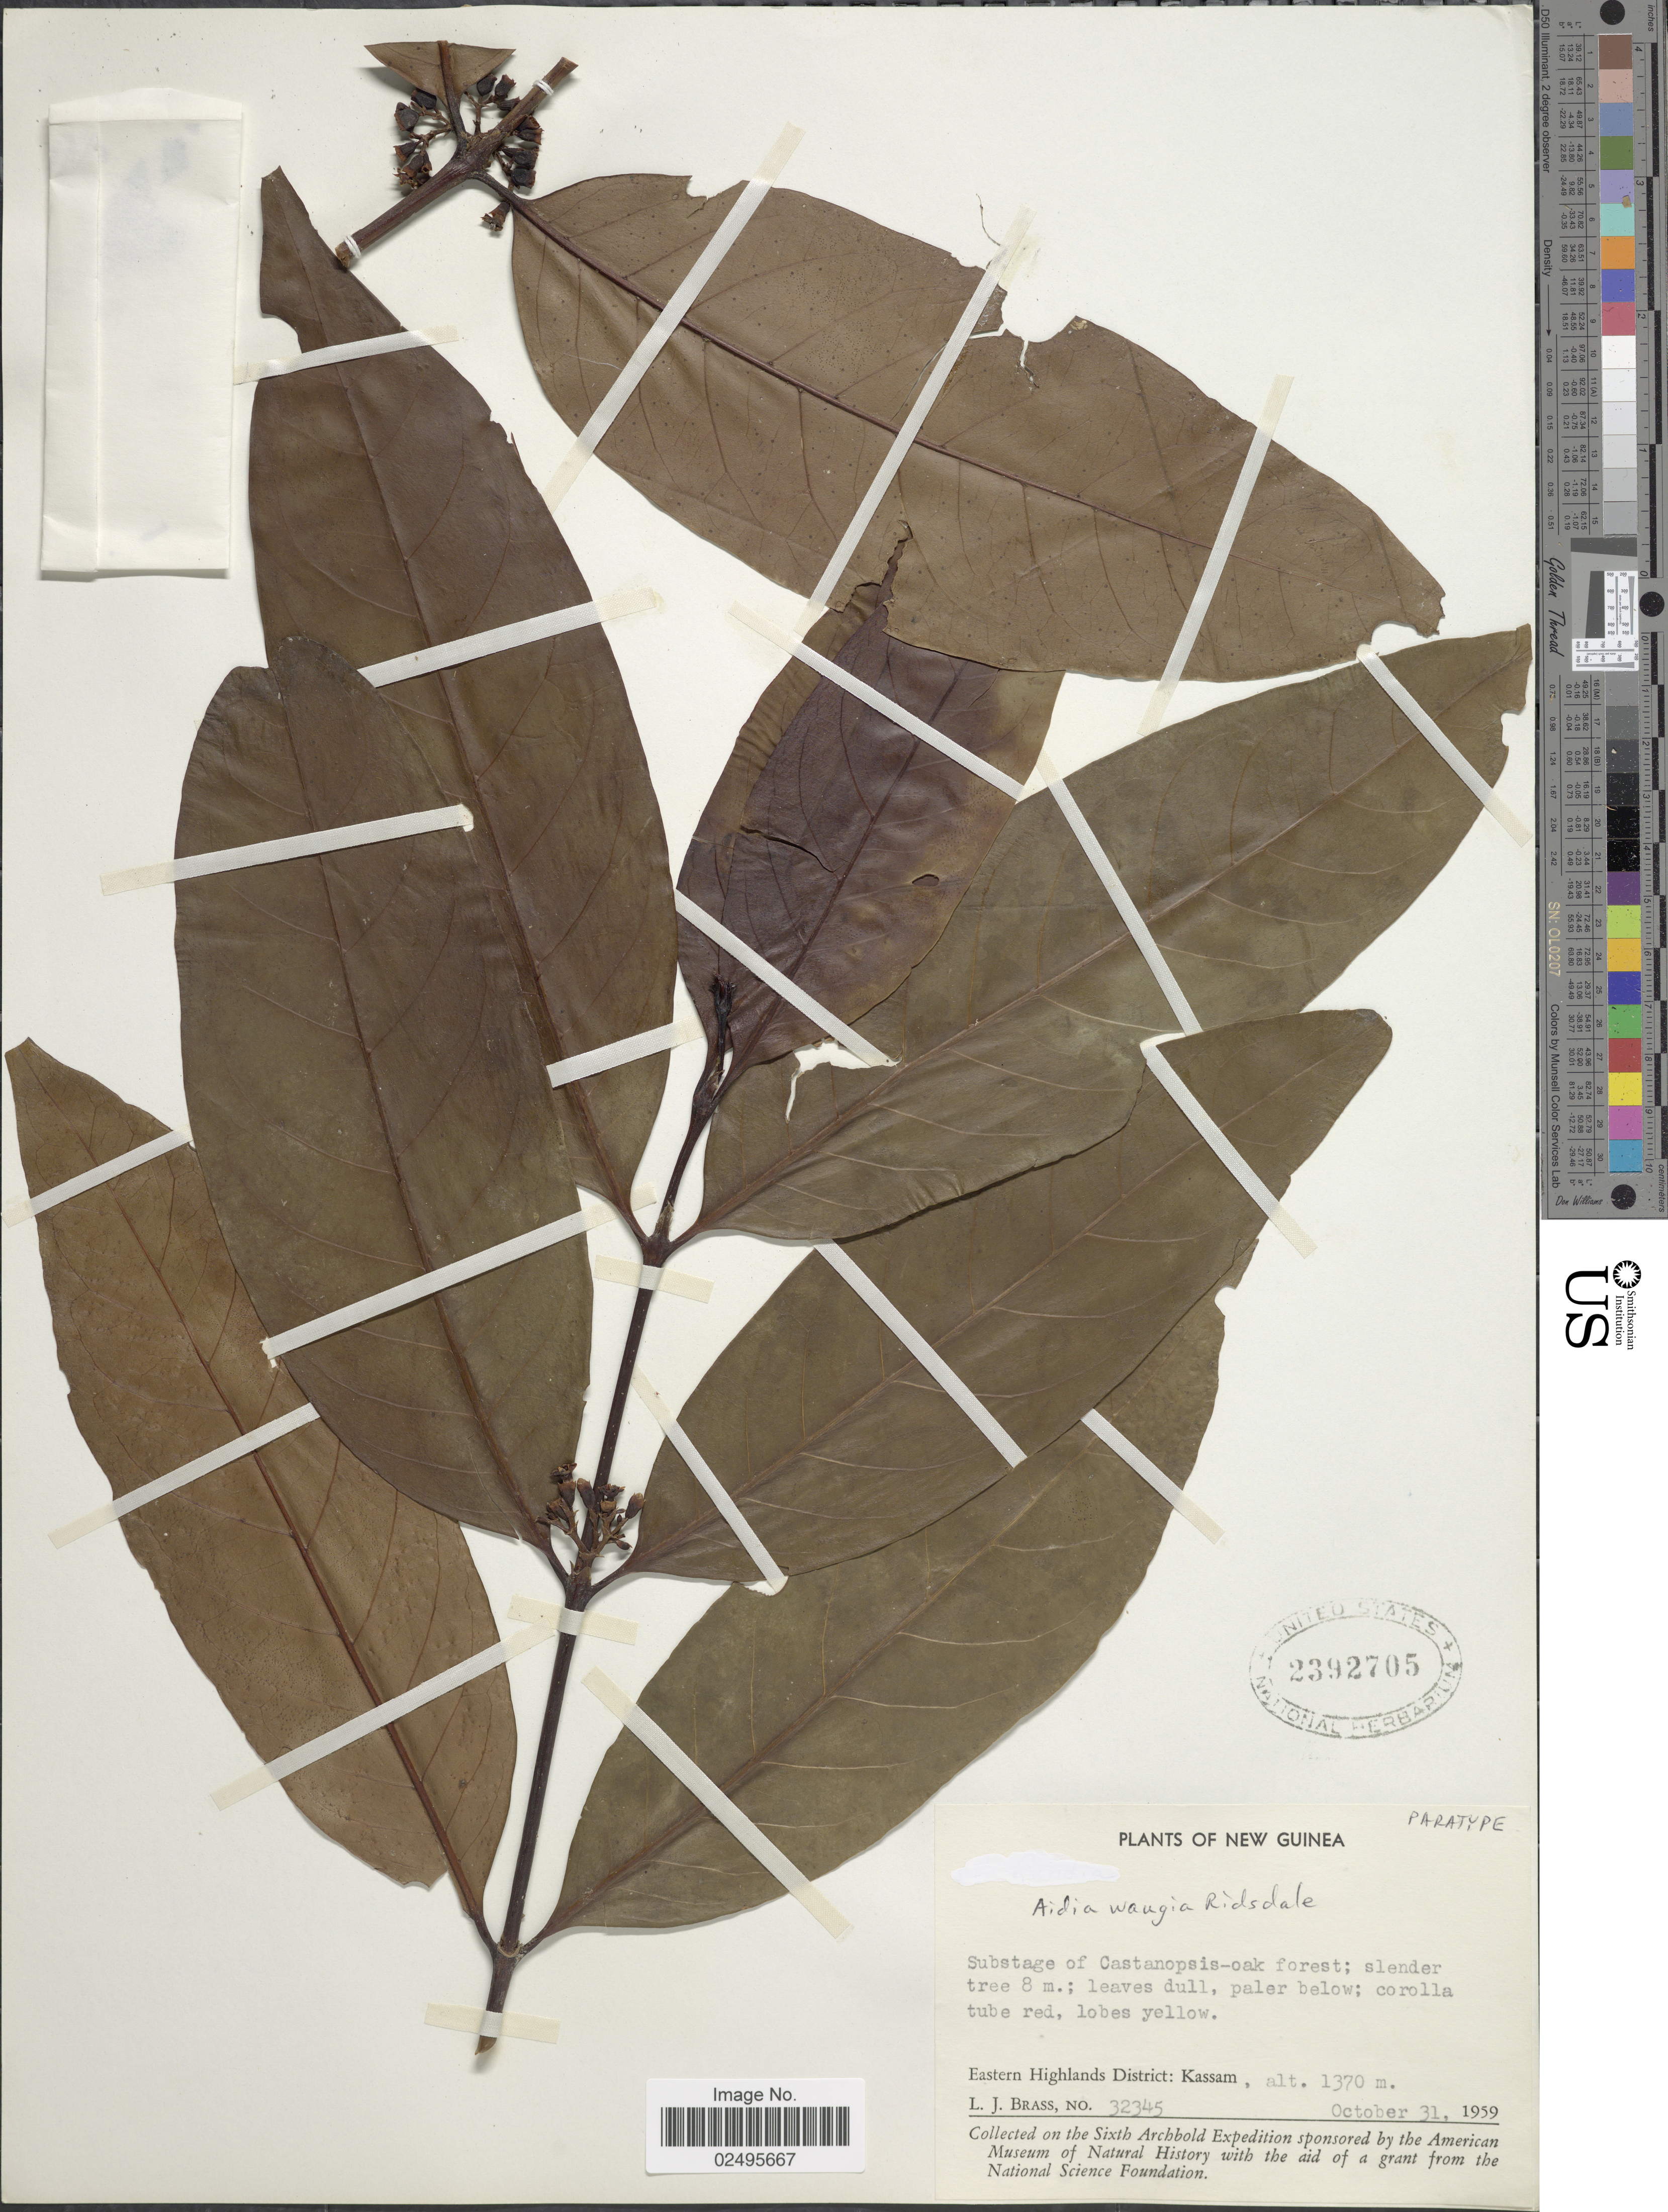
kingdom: Plantae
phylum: Tracheophyta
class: Magnoliopsida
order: Gentianales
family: Rubiaceae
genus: Aidia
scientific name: Aidia waugia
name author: Ridsdale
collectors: L. J. Brass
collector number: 32345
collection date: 1959-10-31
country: Papua New Guinea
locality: New Guinea. Eastern Highlands District: Kassam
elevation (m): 1370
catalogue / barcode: US 2392705